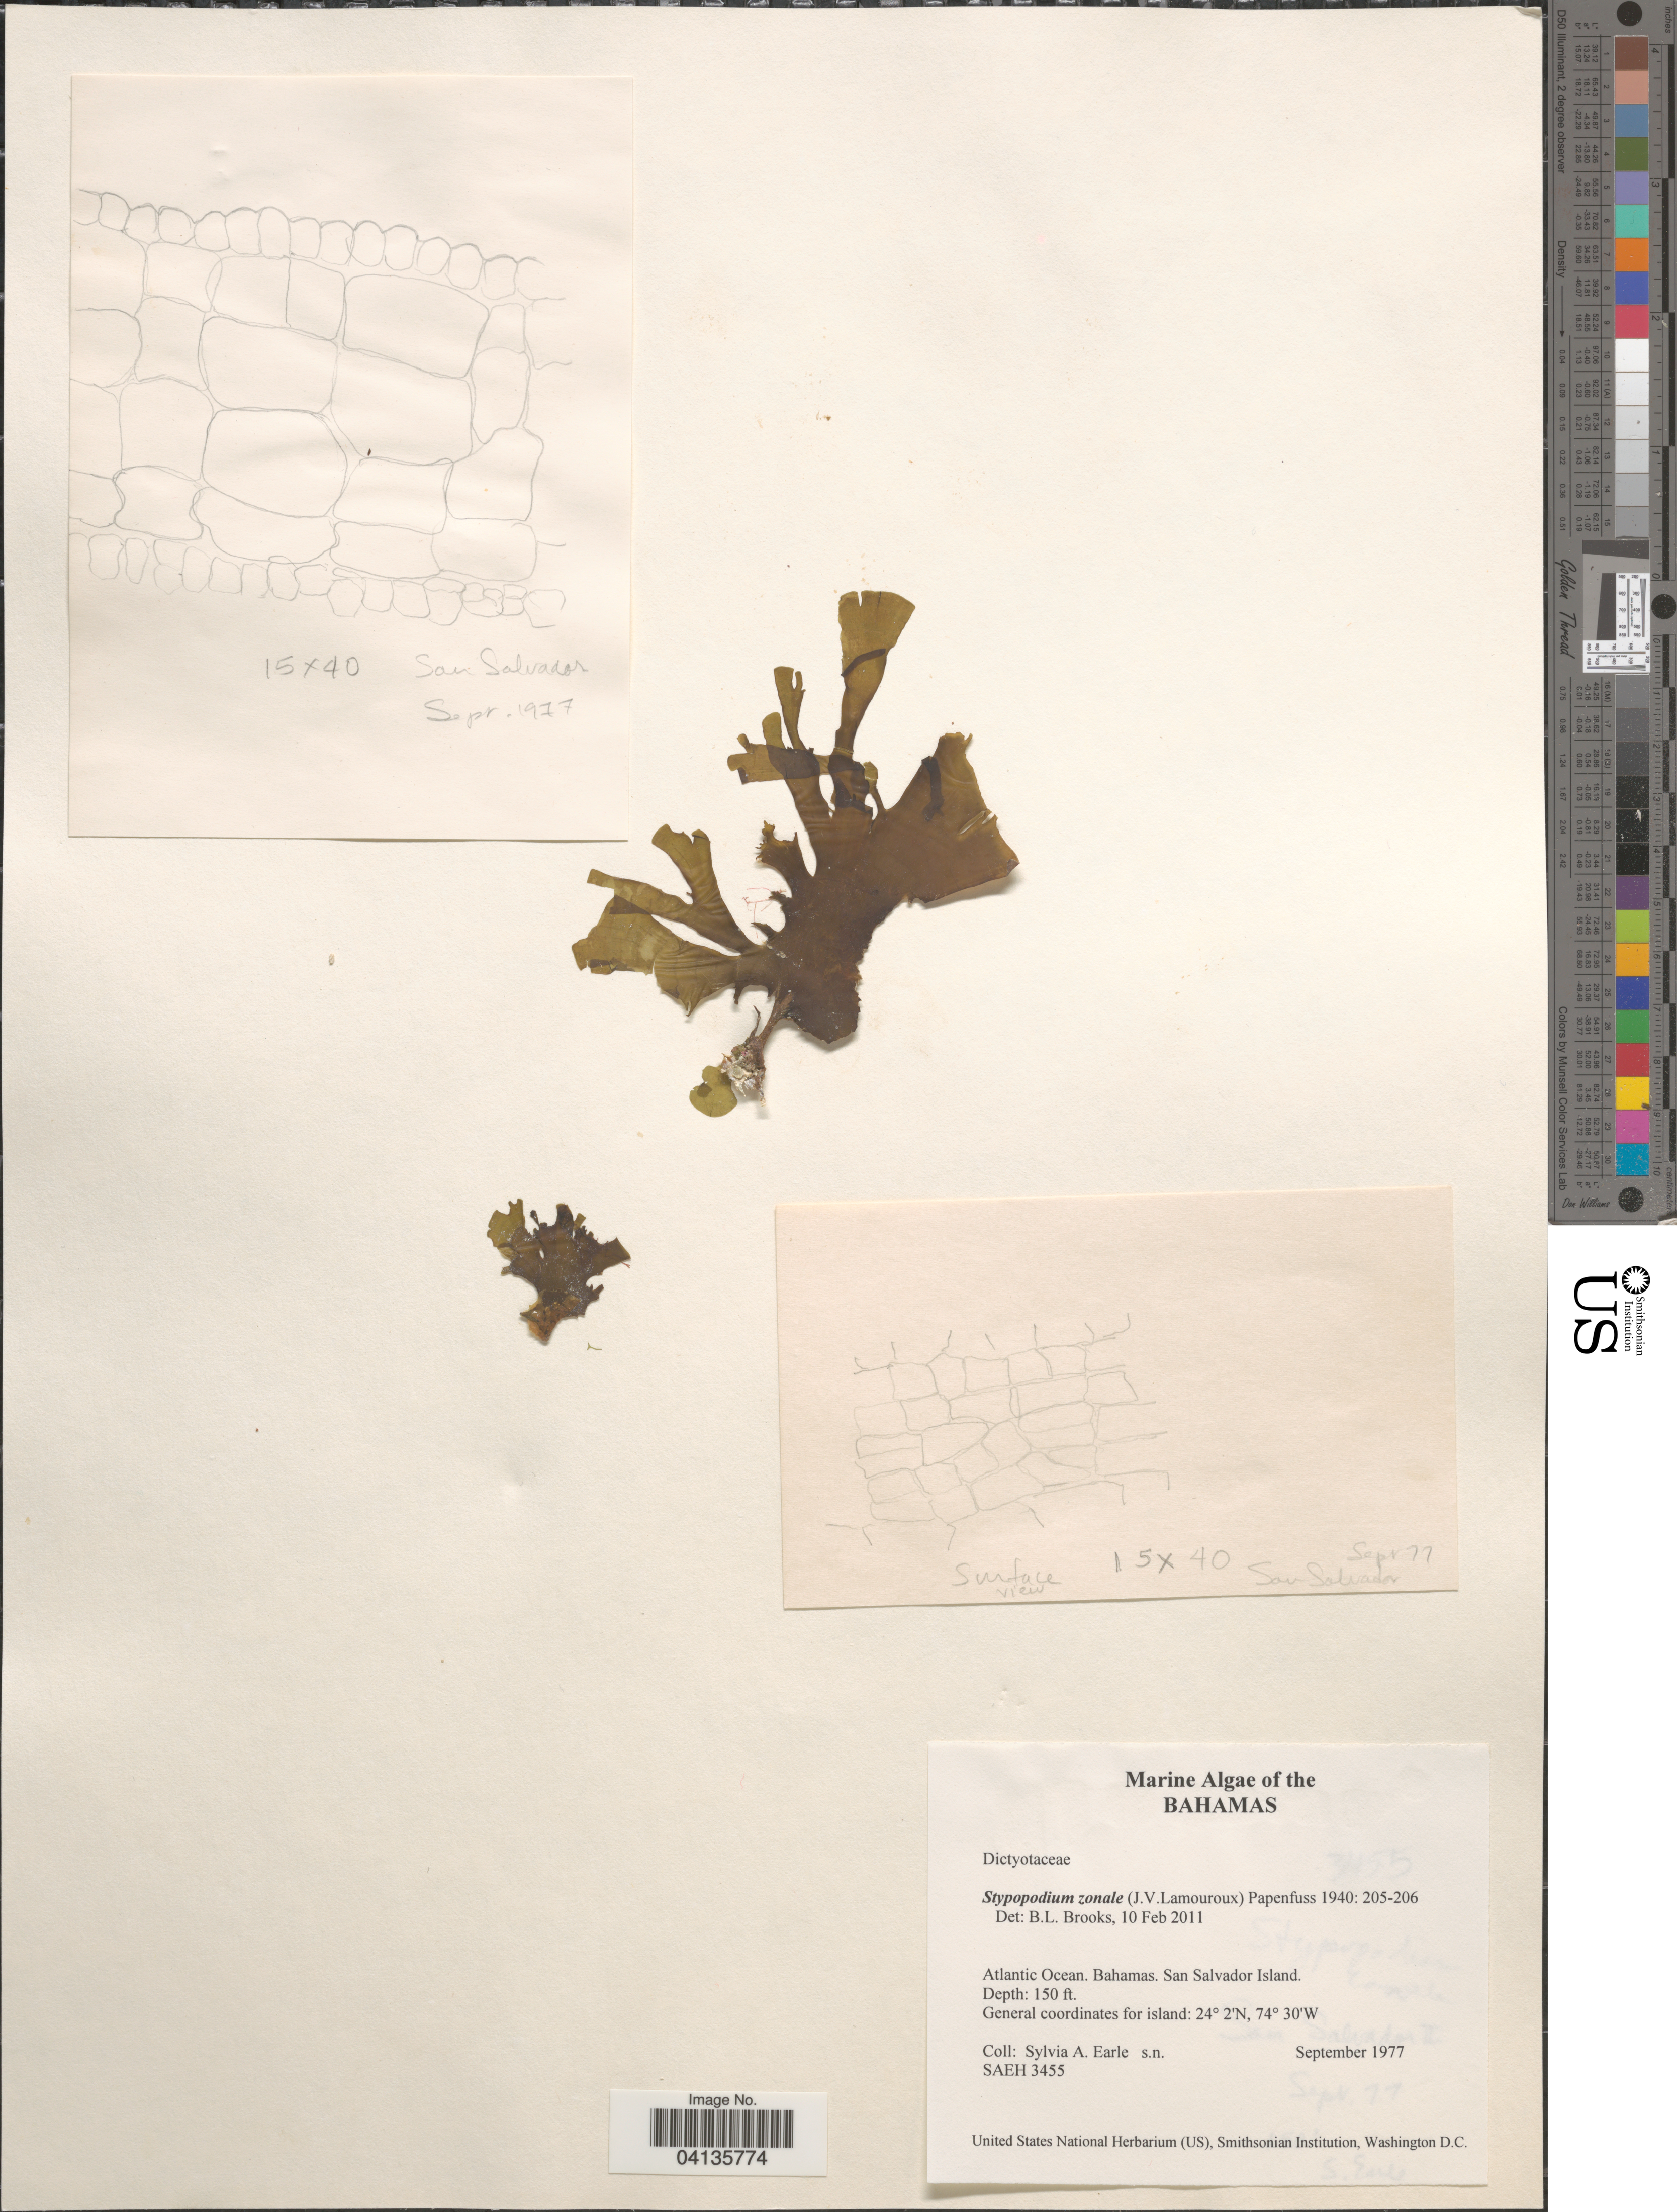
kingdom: Chromista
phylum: Ochrophyta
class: Phaeophyceae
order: Dictyotales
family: Dictyotaceae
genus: Stypopodium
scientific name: Stypopodium zonale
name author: (J.V.Lamouroux) Papenf.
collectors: S. A. Earle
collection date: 1977-09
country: Bahamas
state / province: San Salvador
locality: Atlantic Ocean.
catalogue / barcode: US 238582